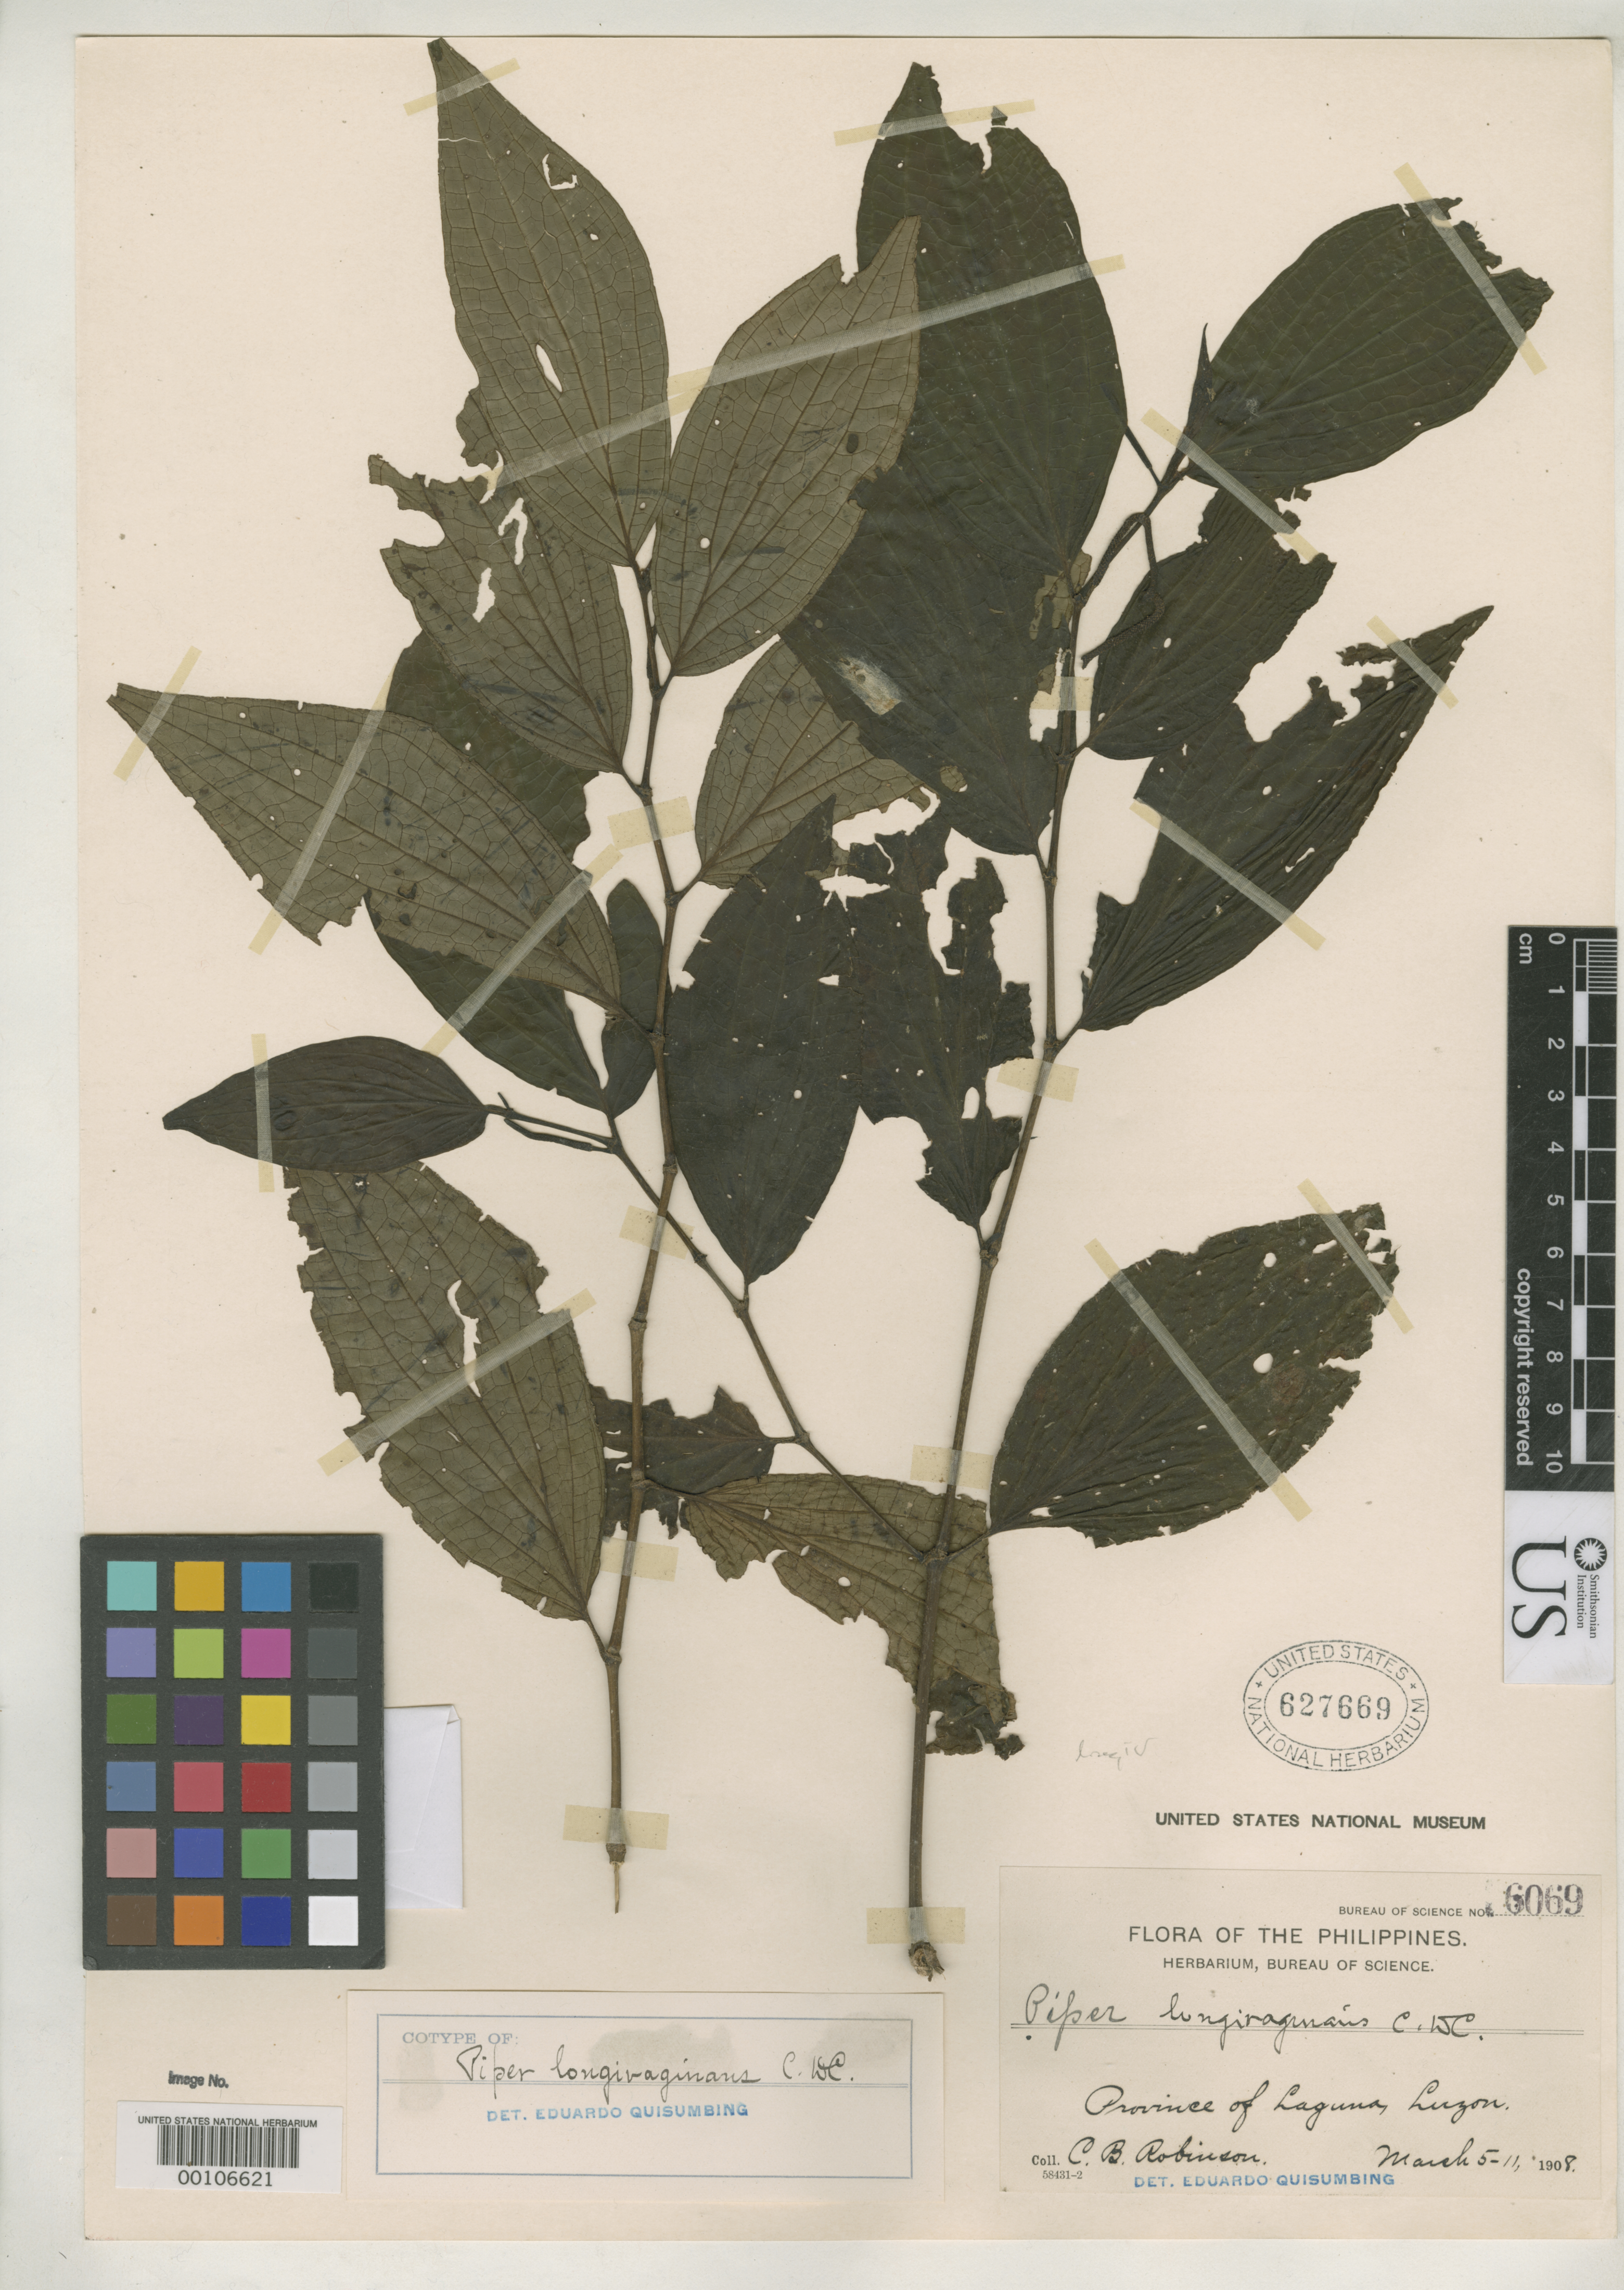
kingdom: Plantae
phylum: Tracheophyta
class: Magnoliopsida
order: Piperales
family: Piperaceae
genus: Piper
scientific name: Piper longivaginans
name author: C. DC.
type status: Isotype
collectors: C. Robinson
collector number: Bur. Sci. 6069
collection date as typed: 05 Mar 1908 to 11 Mar 1908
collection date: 1908-03-05/1908-03-11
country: Philippines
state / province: Calabarzon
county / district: Laguna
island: Luzon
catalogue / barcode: US 627669